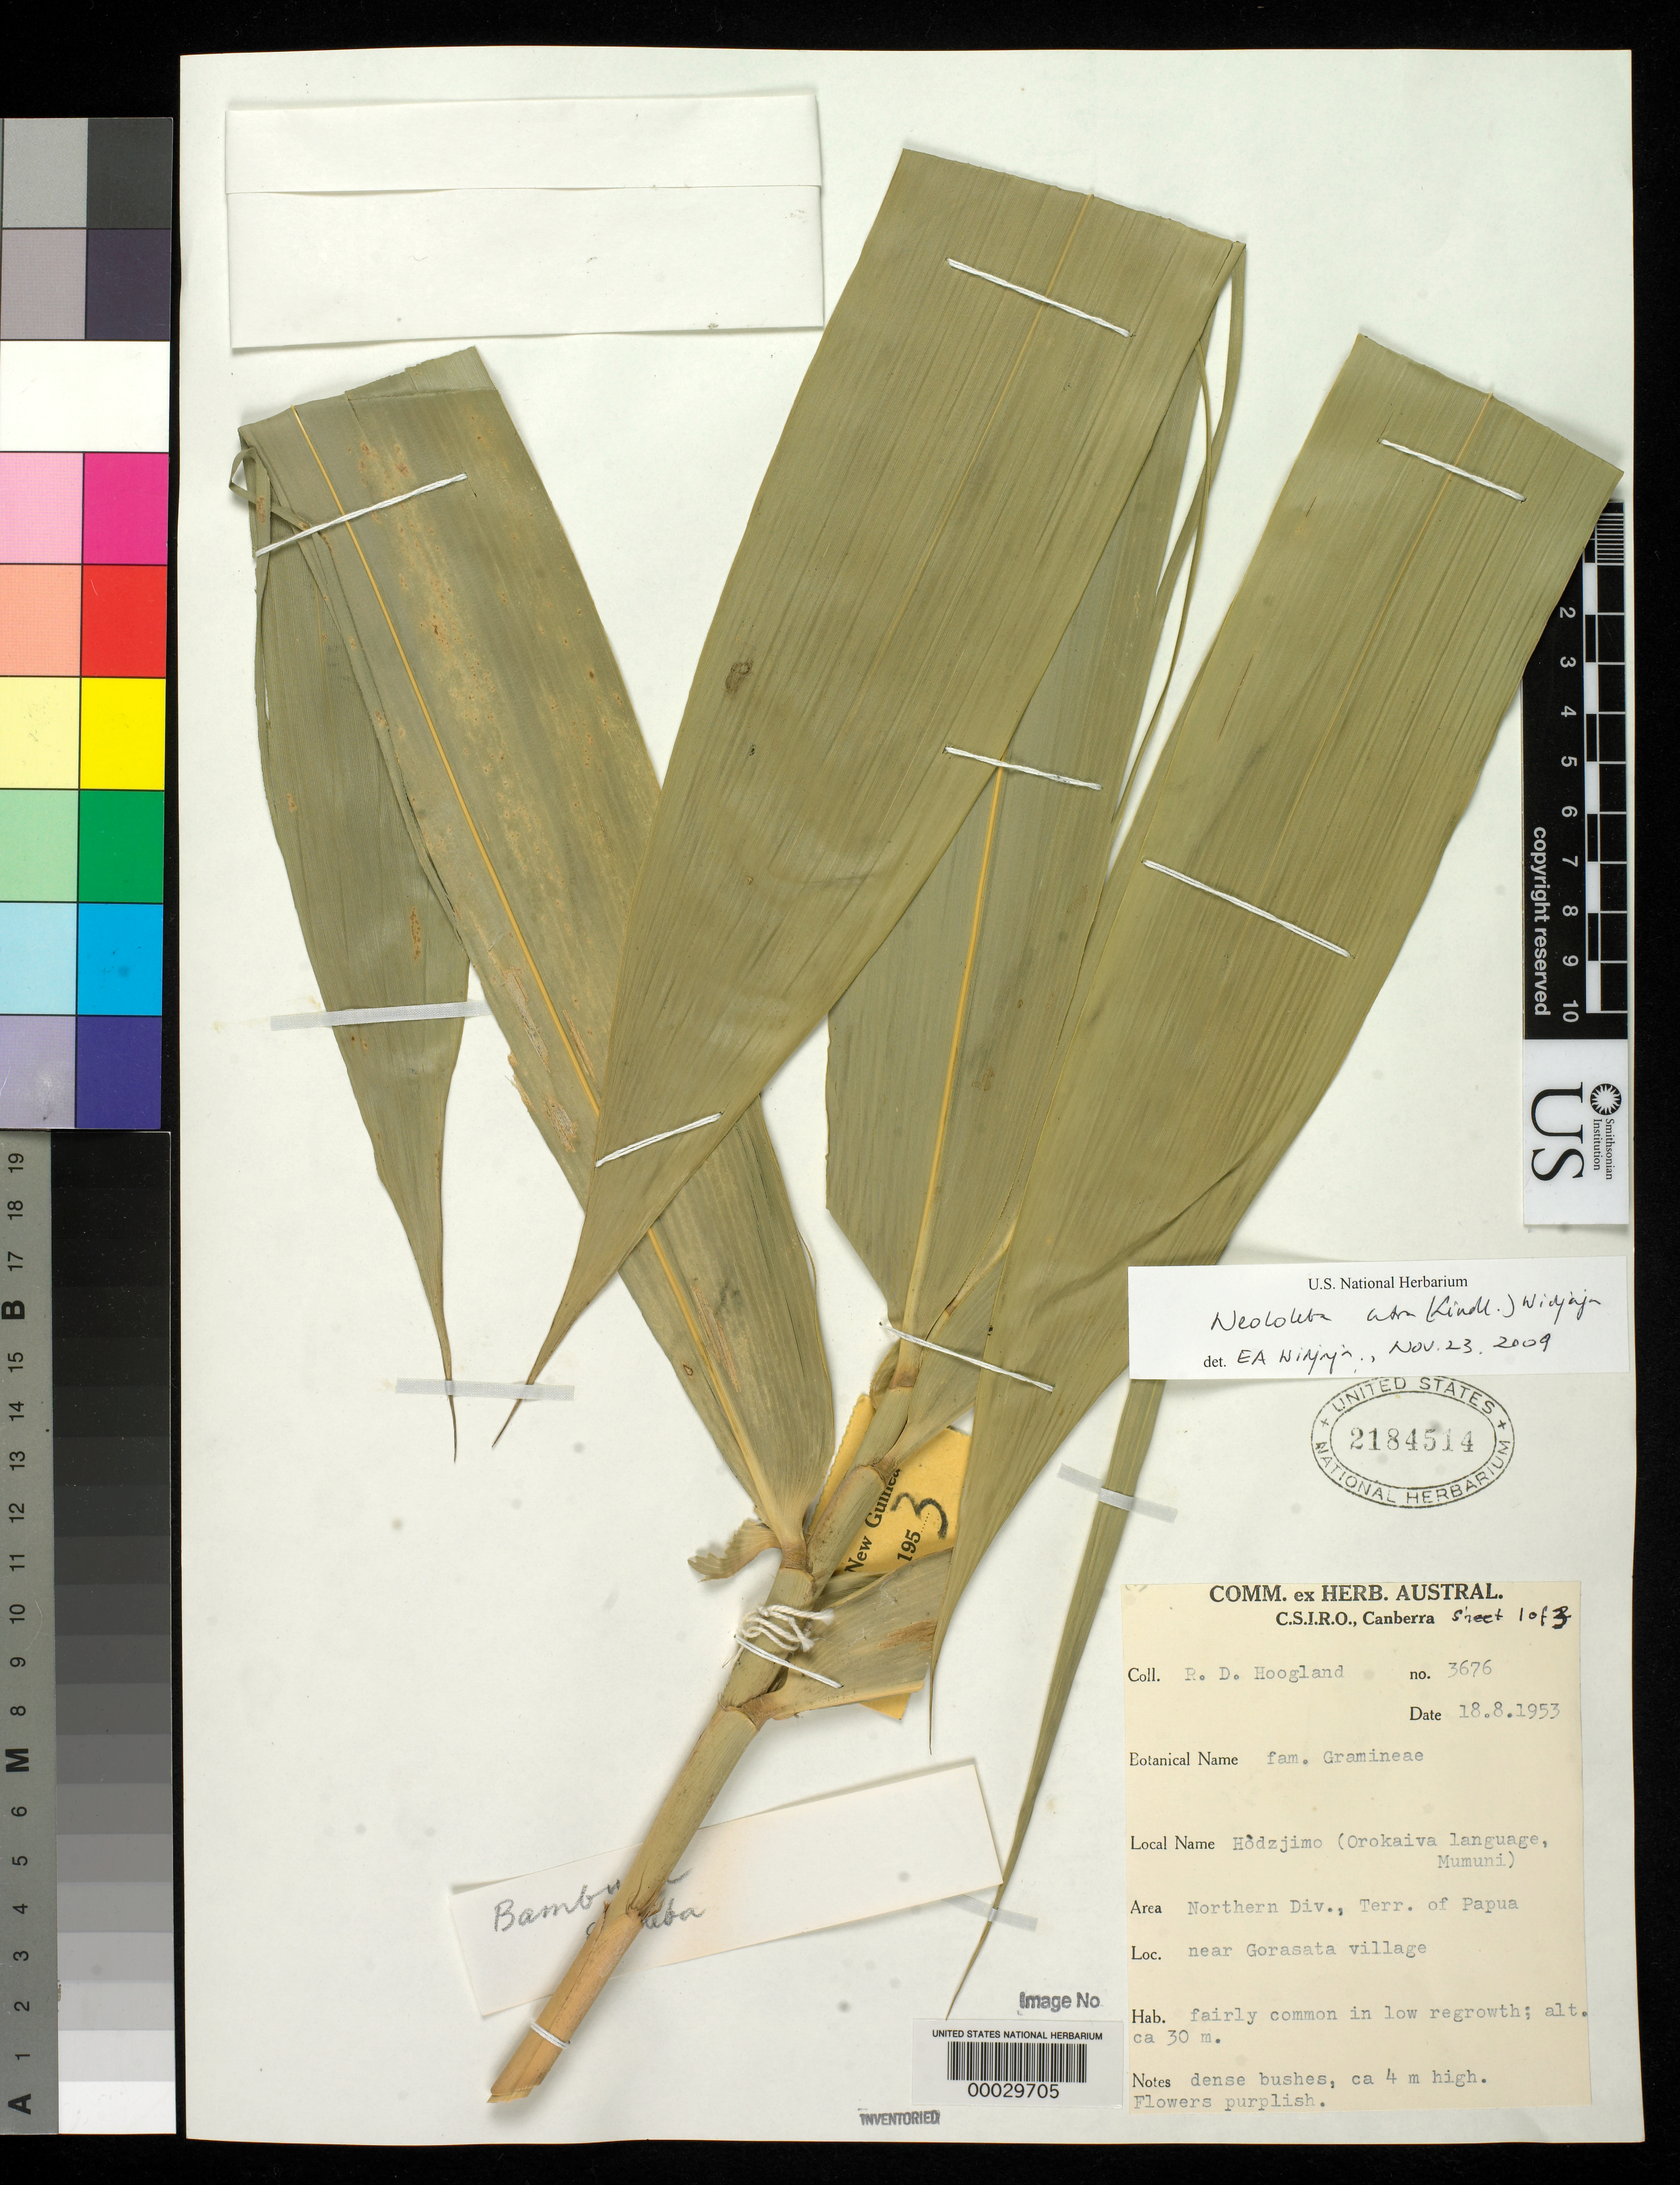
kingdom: Plantae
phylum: Tracheophyta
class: Liliopsida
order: Poales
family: Poaceae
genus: Neololeba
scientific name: Neololeba atra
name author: (Lindl.) Widjaja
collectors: R. D. Hoogland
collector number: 3676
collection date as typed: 18 Aug 1953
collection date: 1953-08-18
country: Papua New Guinea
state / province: Northern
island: New Guinea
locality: Near Gorasata Village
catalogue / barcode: US 2184514